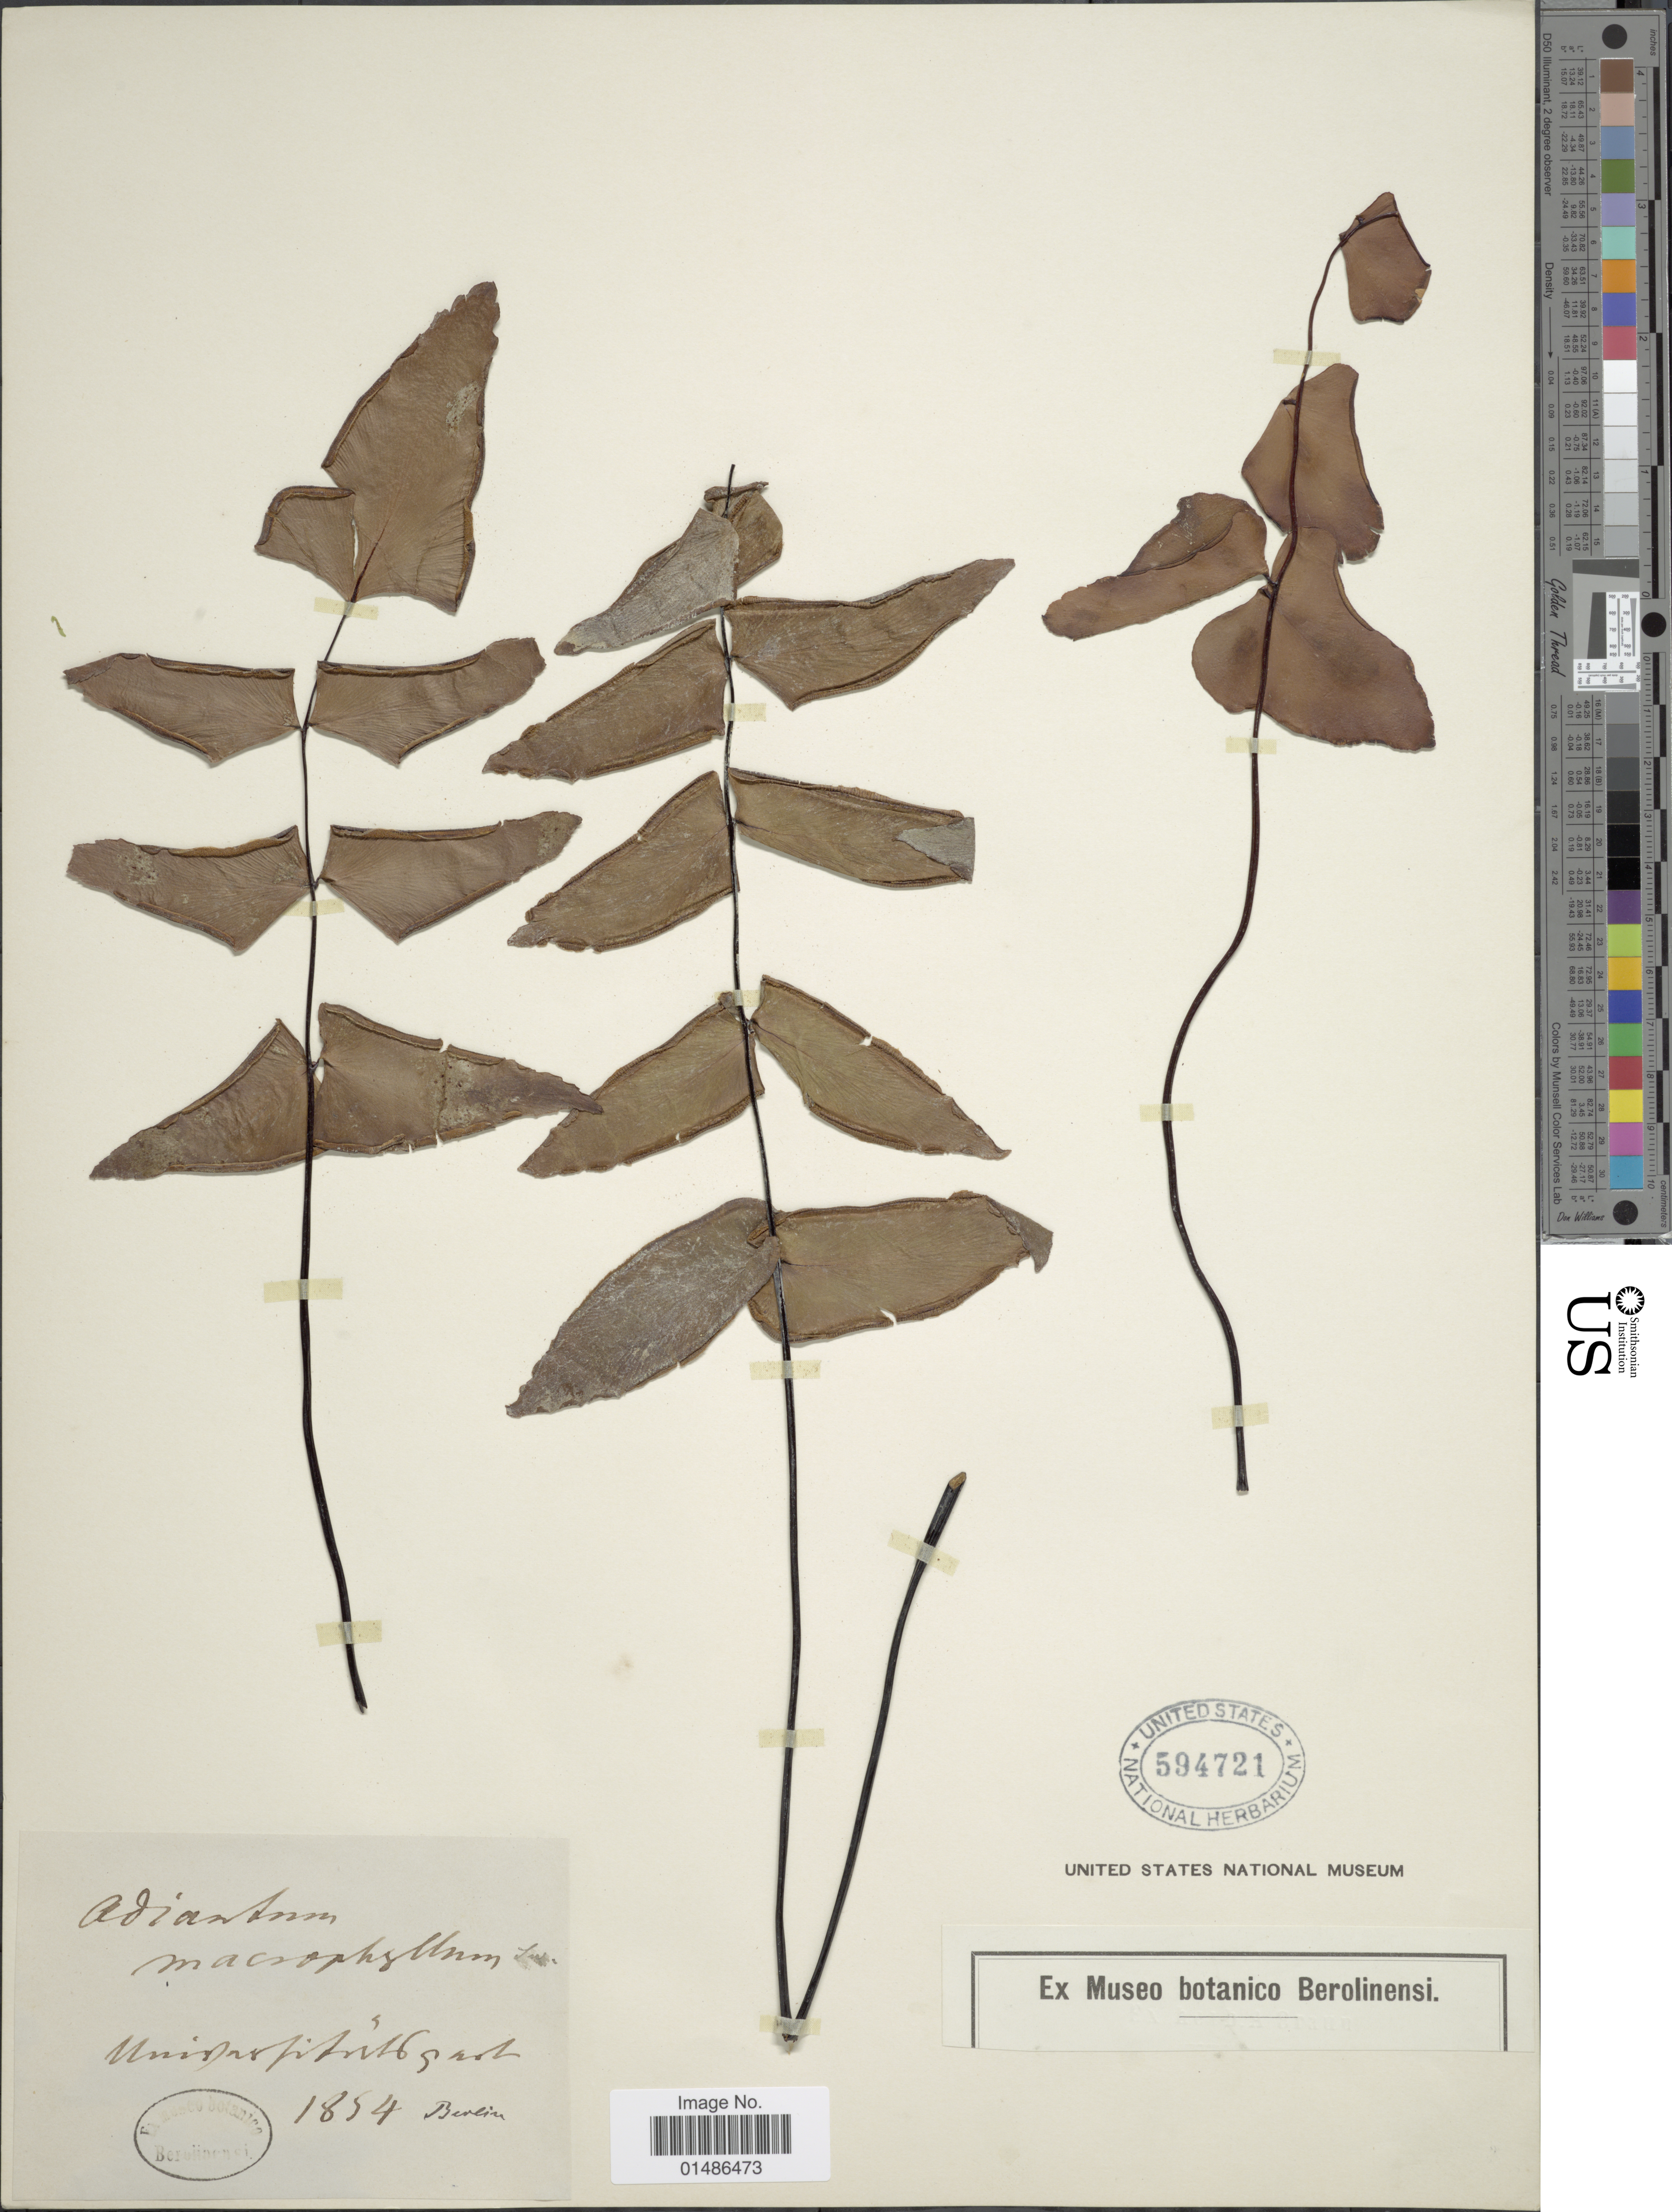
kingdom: Plantae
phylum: Tracheophyta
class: Polypodiopsida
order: Polypodiales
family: Pteridaceae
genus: Adiantum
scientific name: Adiantum macrophyllum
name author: Sw.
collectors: ex Museo Botanico Berolinensi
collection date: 1854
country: Germany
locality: [illegible text], Berlin.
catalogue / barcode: US 594721